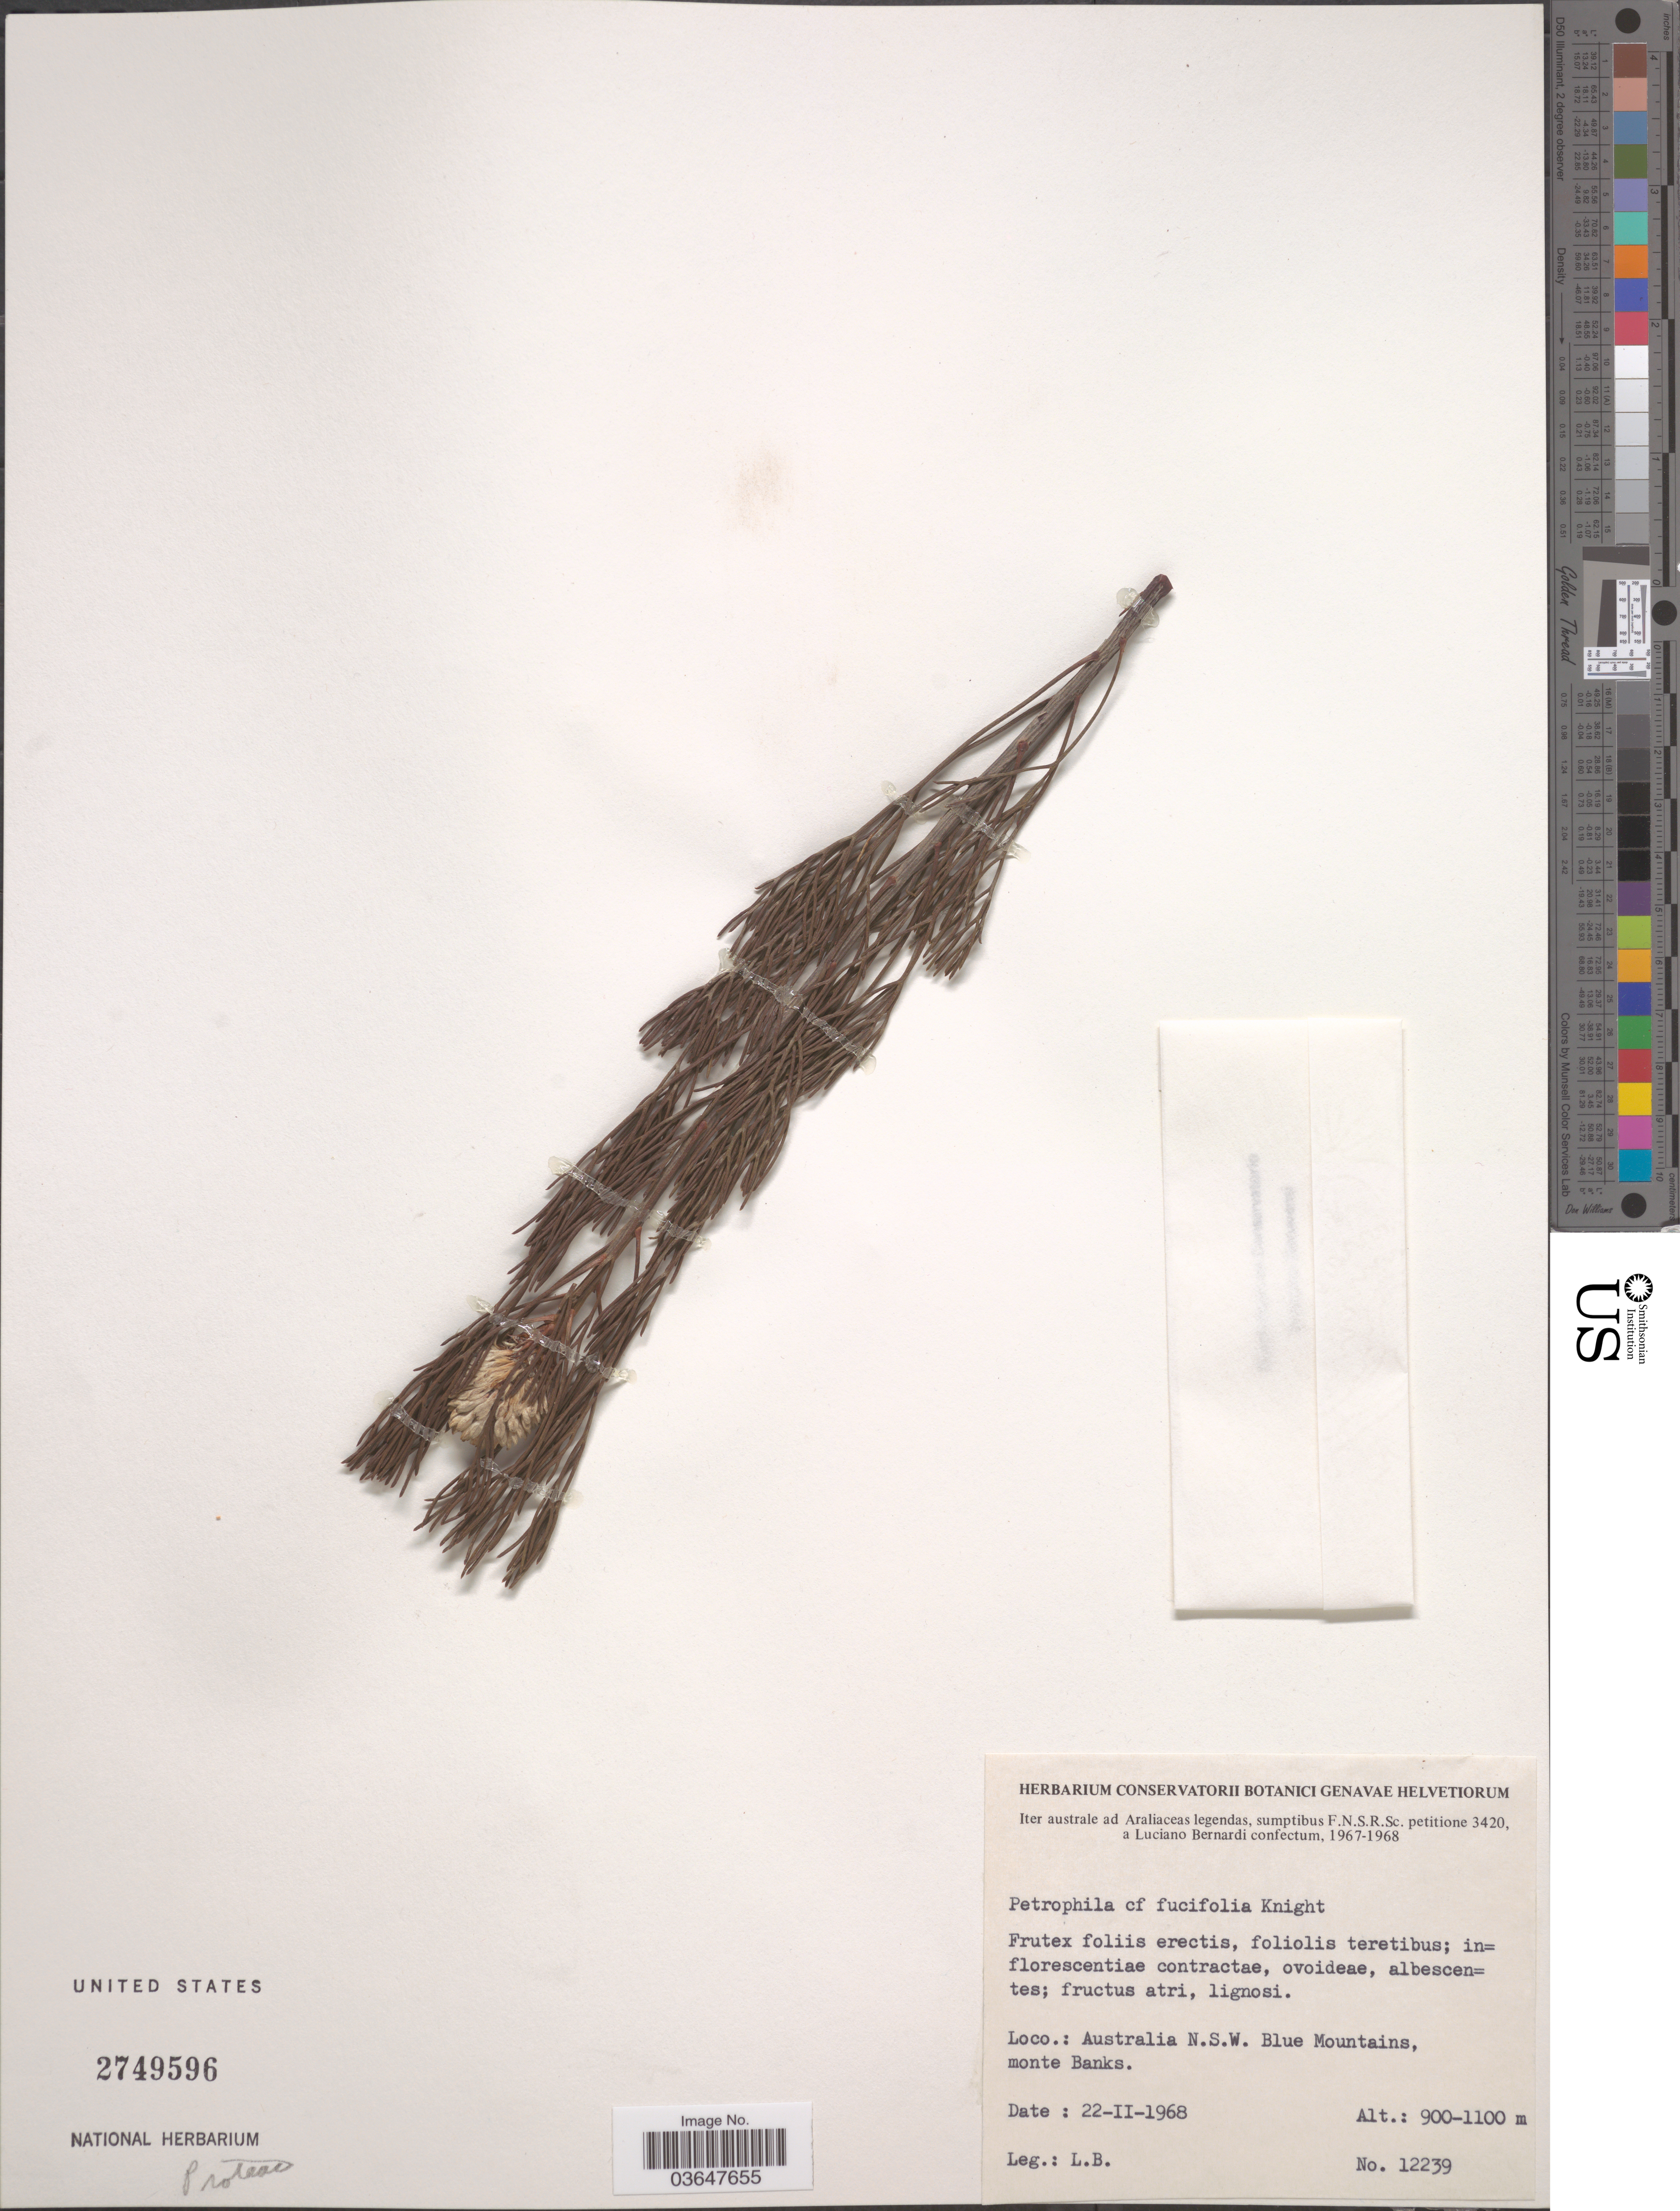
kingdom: Plantae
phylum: Tracheophyta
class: Magnoliopsida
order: Proteales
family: Proteaceae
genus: Petrophile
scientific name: Petrophile fucifolia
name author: Knight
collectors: L. Bernardi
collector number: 12239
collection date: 1968-02-22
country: Australia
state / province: New South Wales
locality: N.S.W. Blue Mountains, monte Banks.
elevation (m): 900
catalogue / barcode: US 2749596